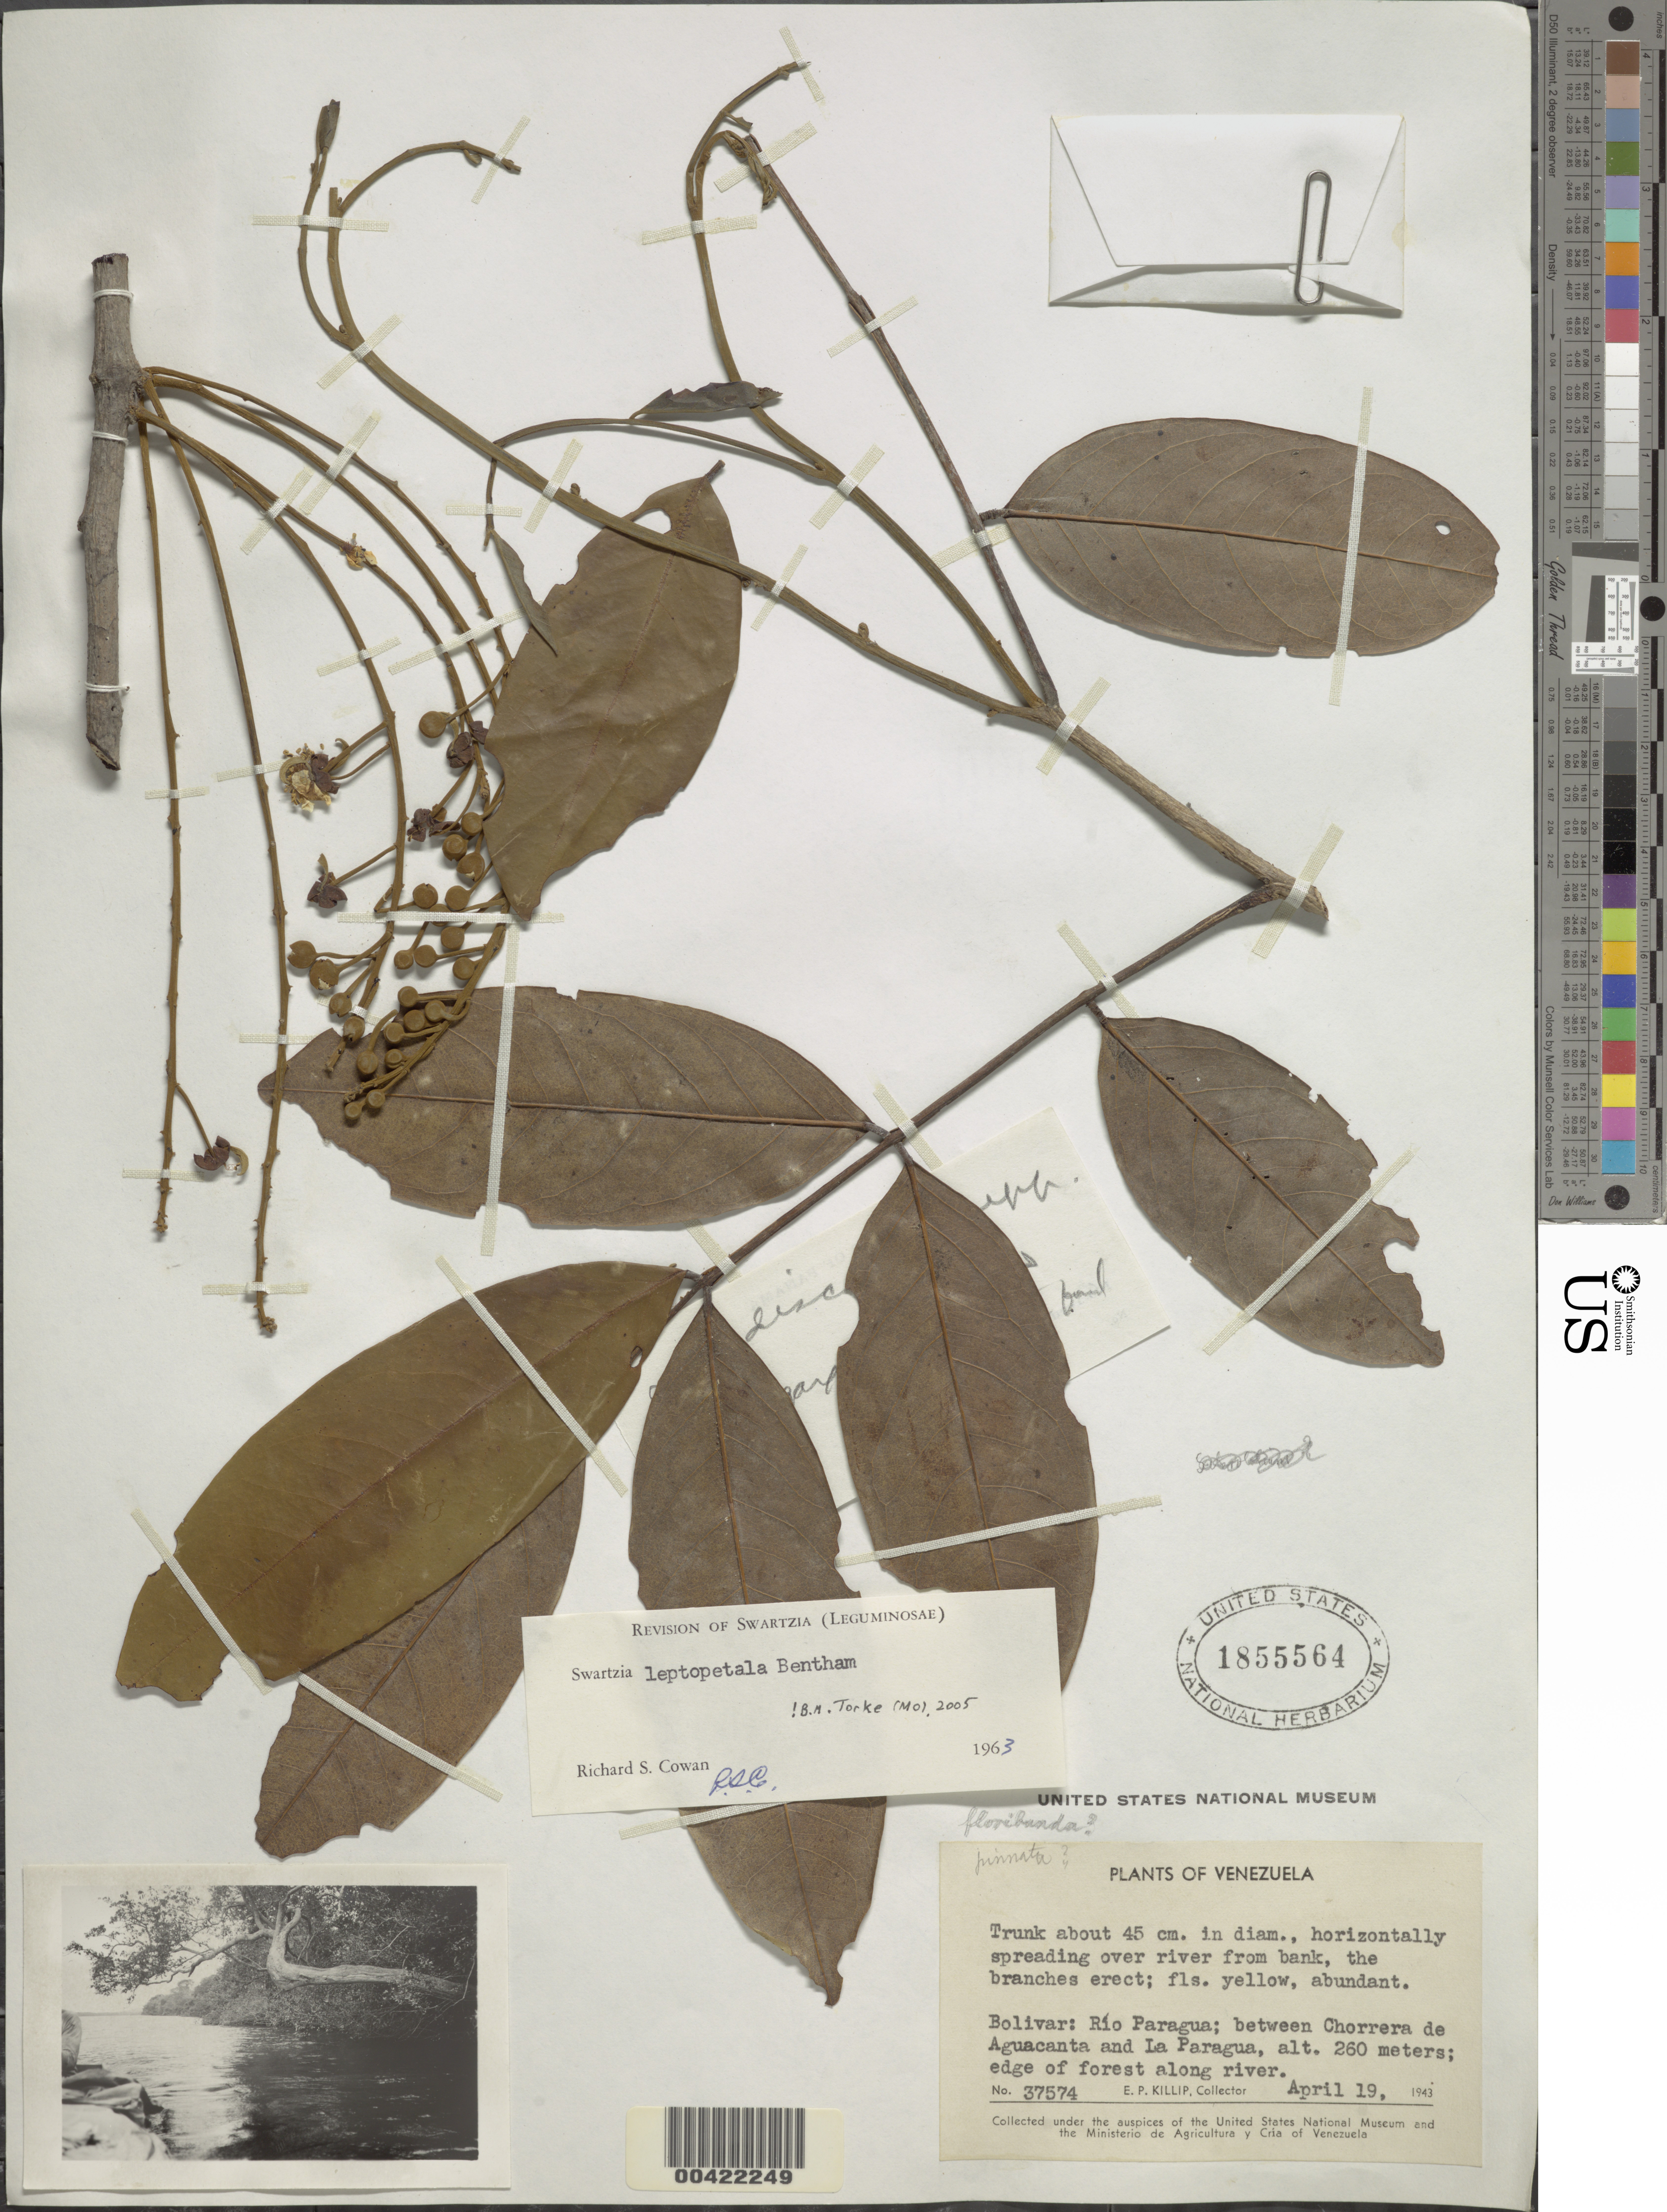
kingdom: Plantae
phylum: Tracheophyta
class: Magnoliopsida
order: Fabales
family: Fabaceae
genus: Swartzia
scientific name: Swartzia leptopetala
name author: Benth.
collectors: E. P. Killip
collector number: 37574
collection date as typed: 19 Apr 1943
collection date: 1943-04-19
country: Venezuela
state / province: Bolivar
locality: Chorrera de aguacanta and la paragua, between; rio paragua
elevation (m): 260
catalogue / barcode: US 1855564